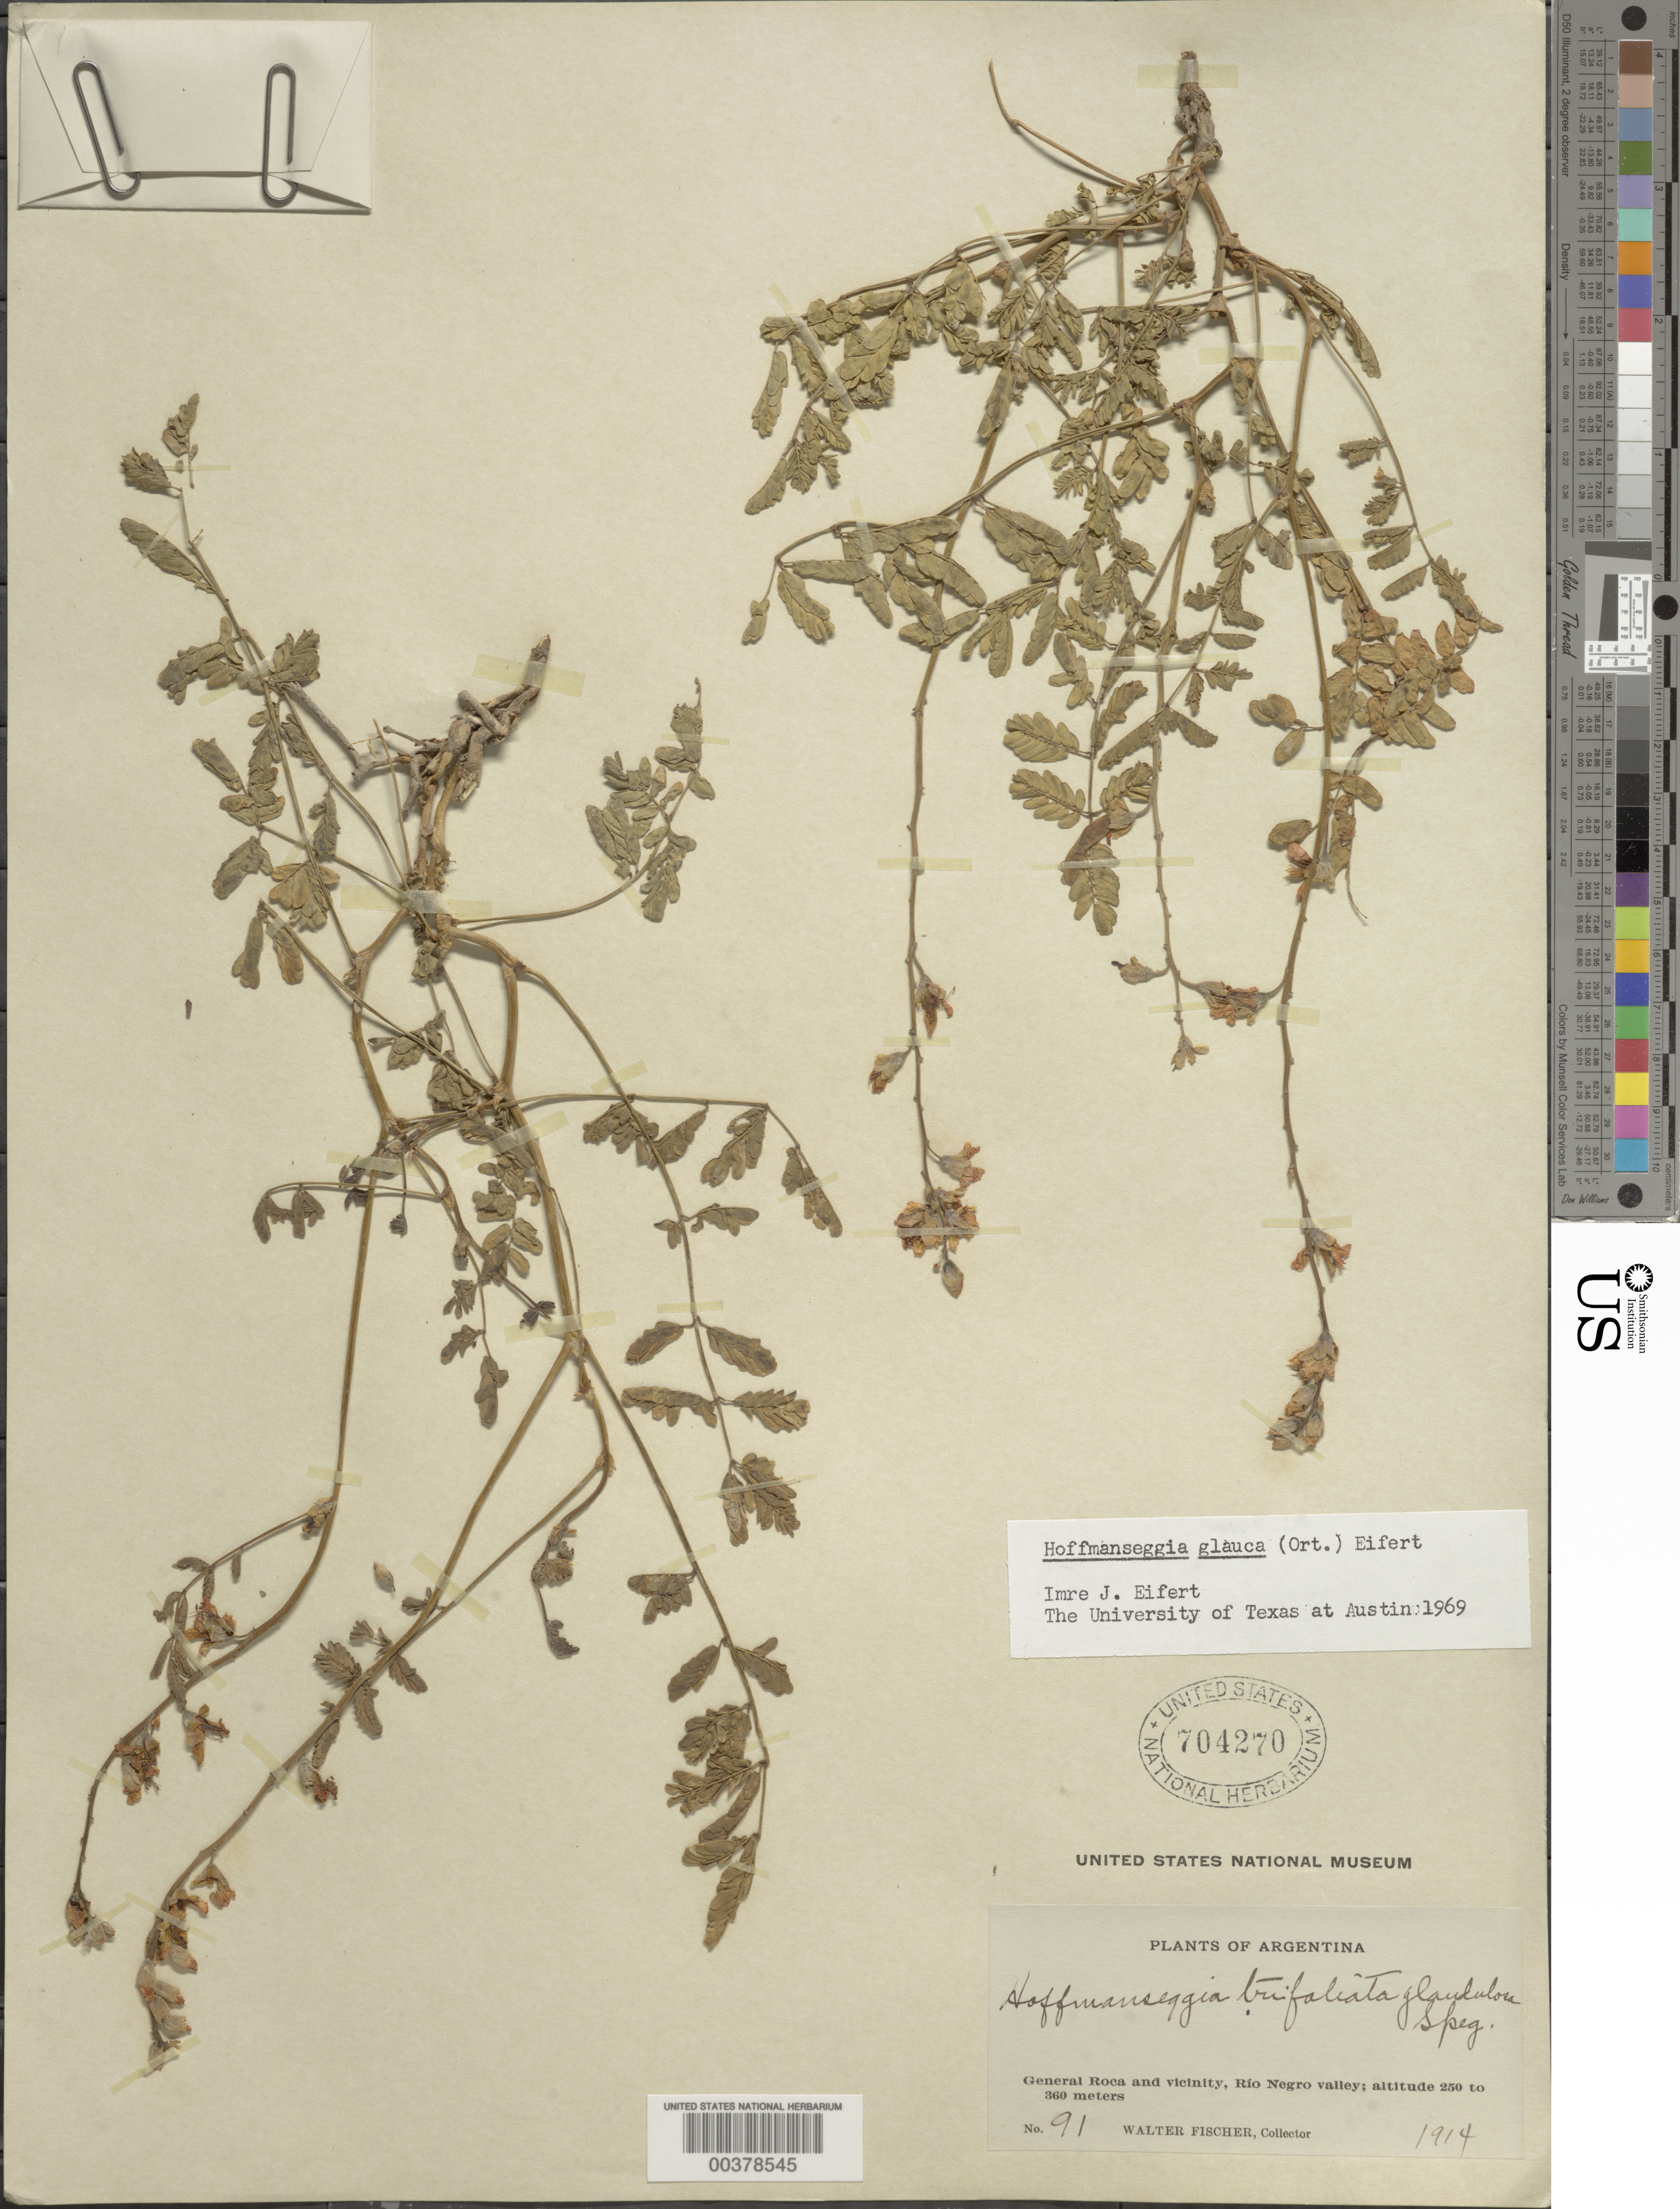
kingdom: Plantae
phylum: Tracheophyta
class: Magnoliopsida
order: Fabales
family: Fabaceae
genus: Hoffmannseggia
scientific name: Hoffmannseggia glauca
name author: (Ortega) Eifert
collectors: W. Fischer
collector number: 91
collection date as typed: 1914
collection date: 1914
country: Argentina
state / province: Río Negro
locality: General Roca and vicinity, Rio Negro Valley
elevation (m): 250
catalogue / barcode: US 704270